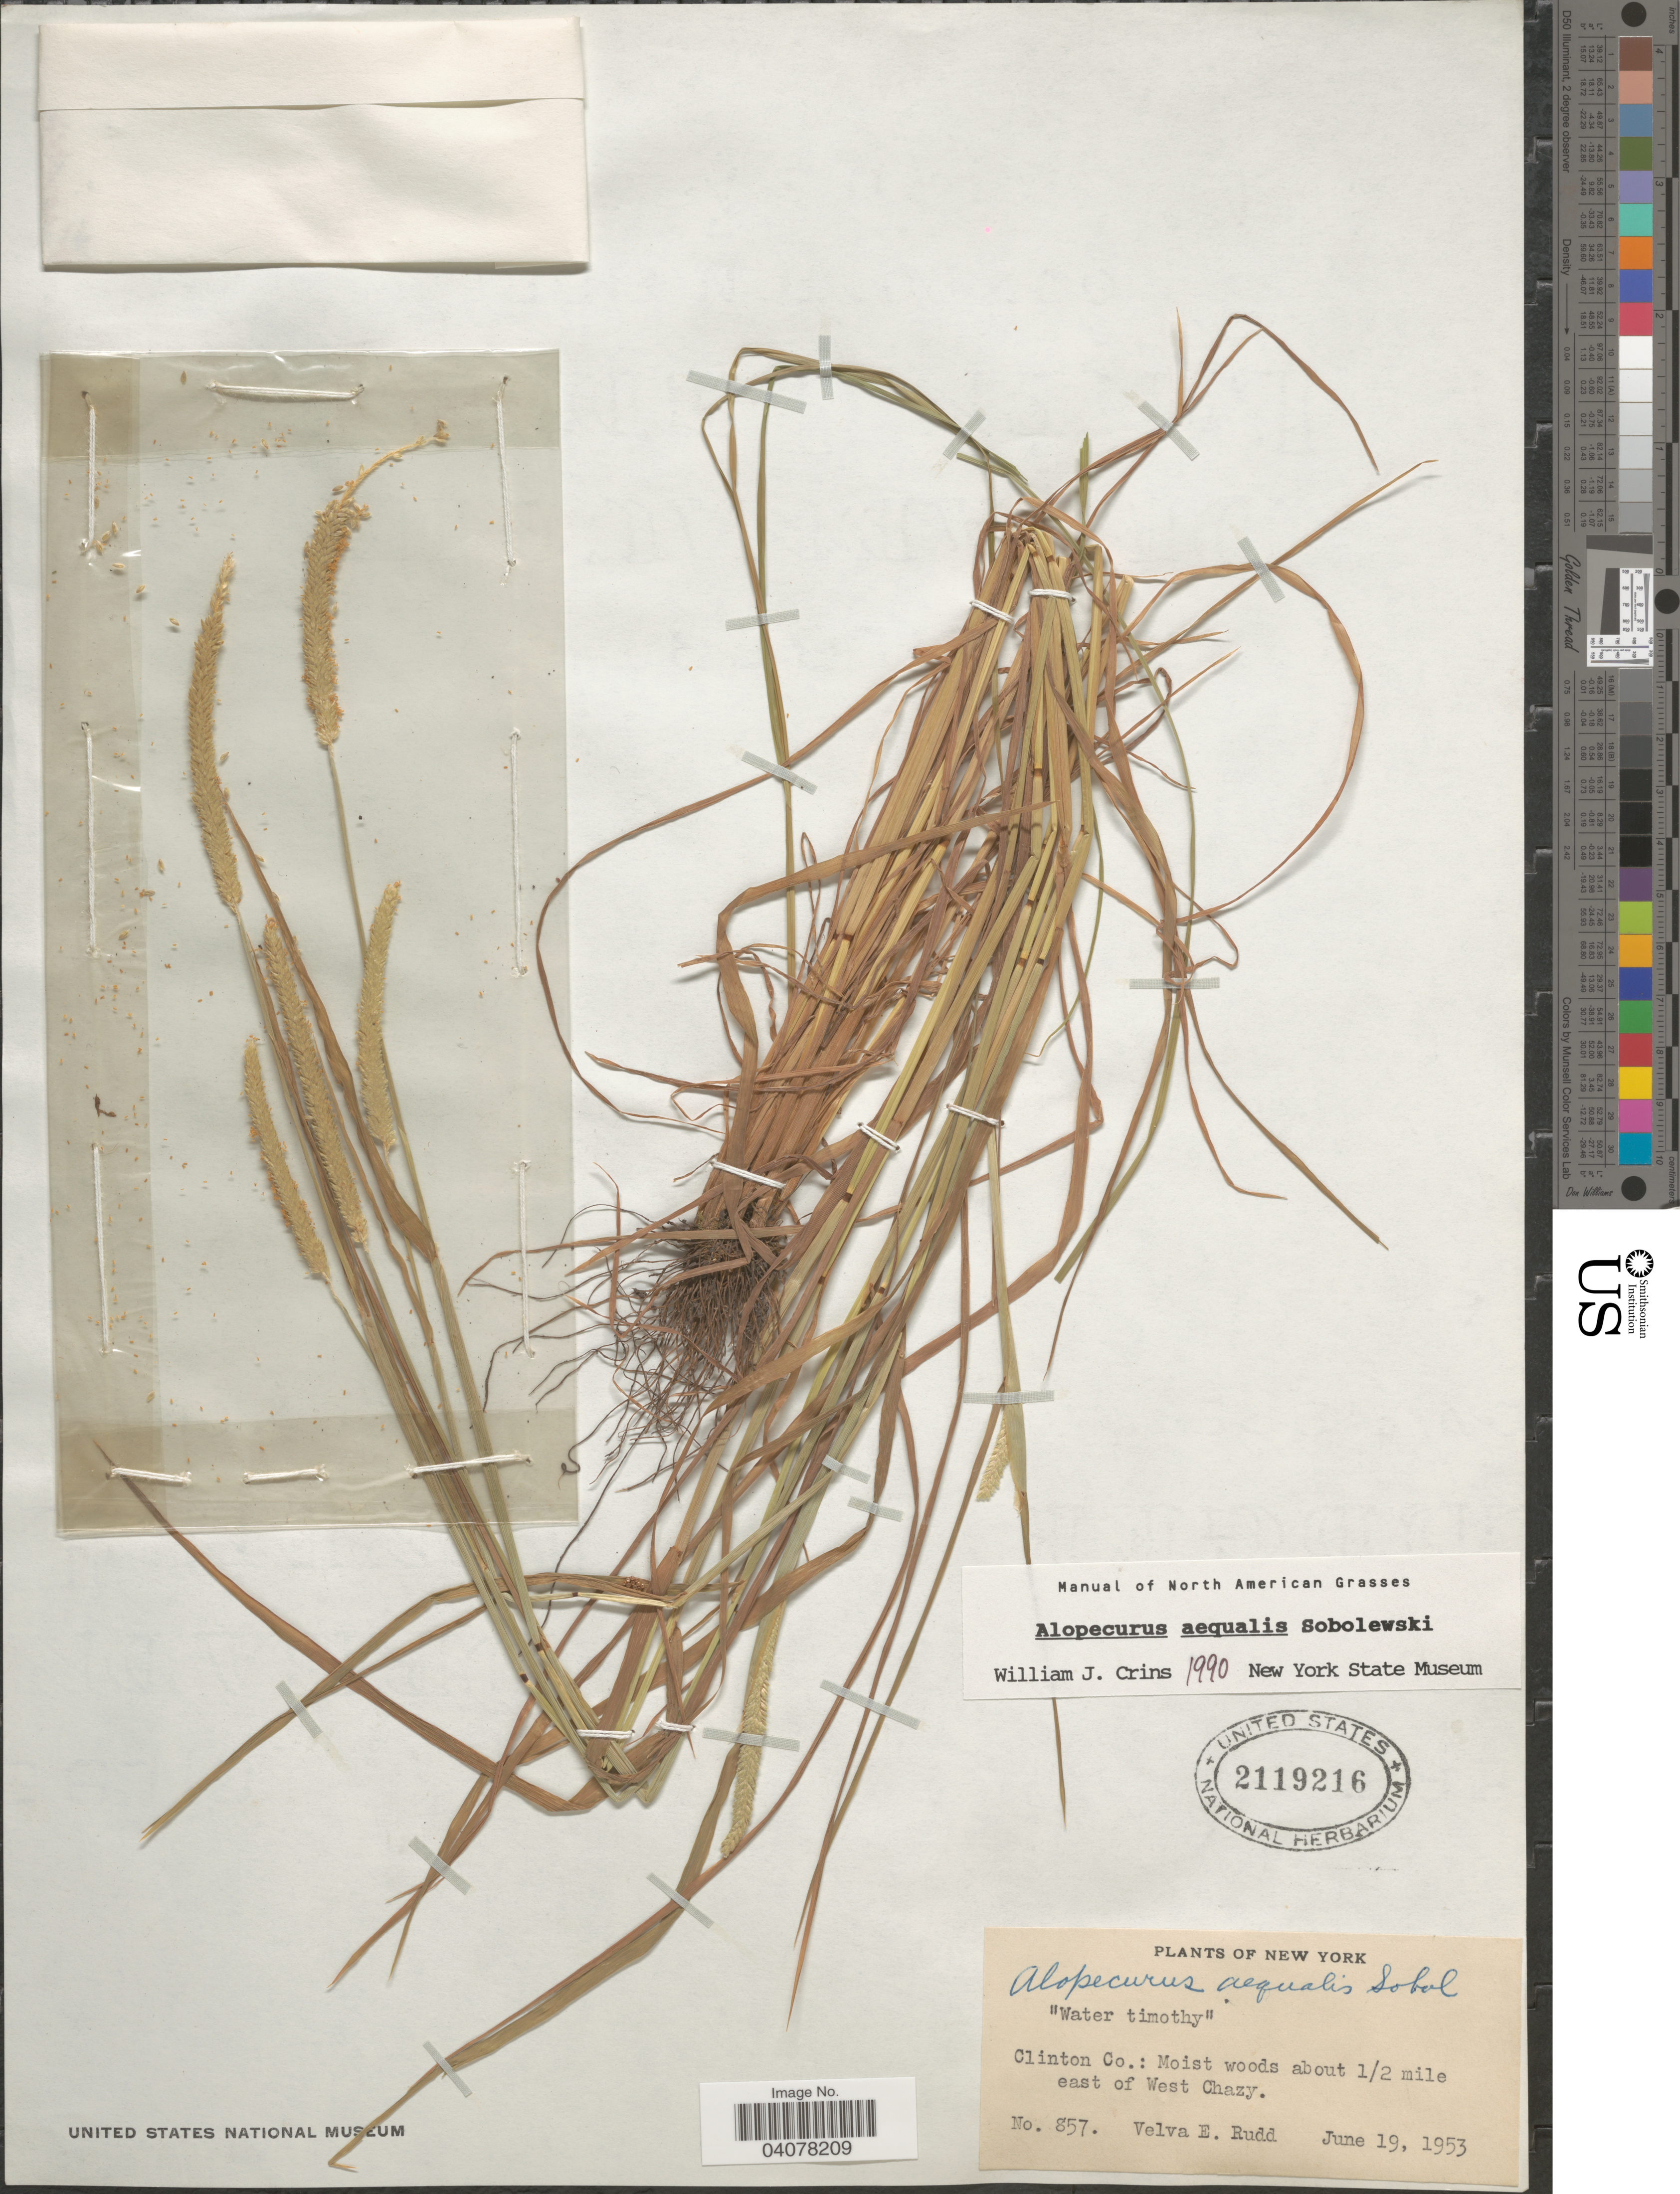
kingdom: Plantae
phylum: Tracheophyta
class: Liliopsida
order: Poales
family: Poaceae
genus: Alopecurus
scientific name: Alopecurus aequalis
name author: Sobol.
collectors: V. E. Rudd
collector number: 857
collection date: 1953-06-19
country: United States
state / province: New York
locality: Clinton Co.: Moist woods about 1/2 mile east of West Chazy.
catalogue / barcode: US 2119216